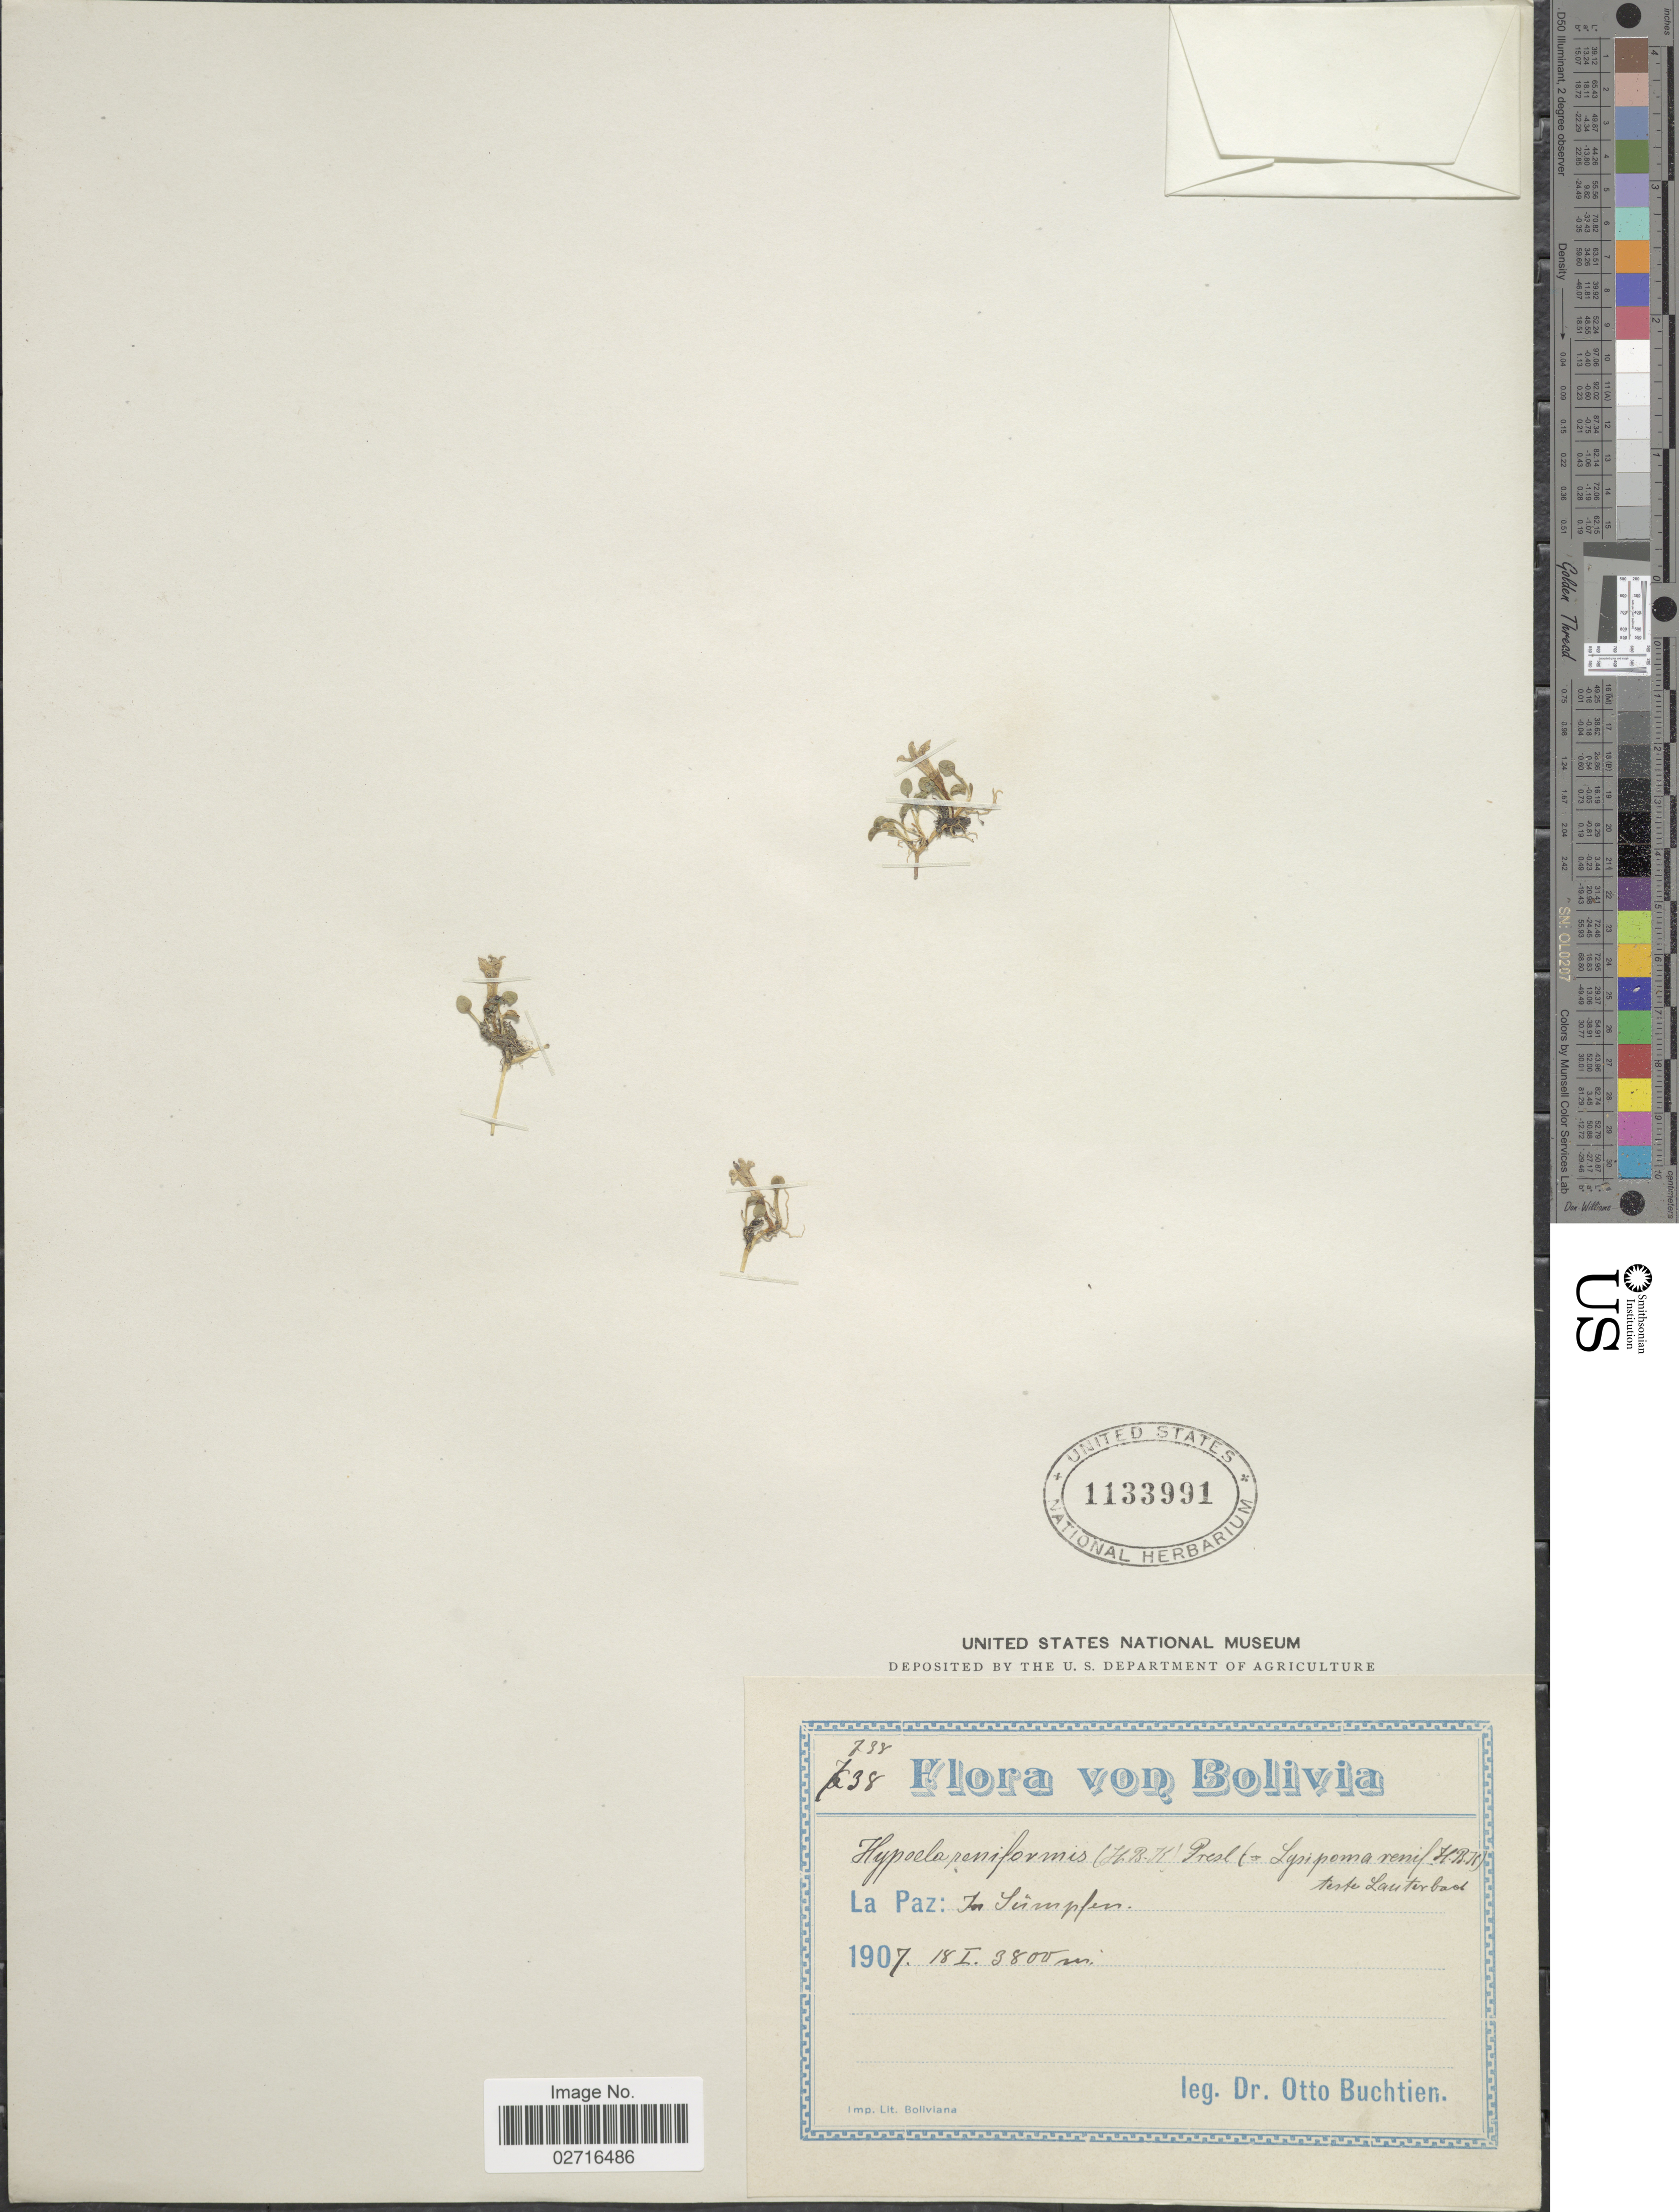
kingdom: Plantae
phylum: Tracheophyta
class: Magnoliopsida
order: Asterales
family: Campanulaceae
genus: Hypsela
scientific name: Hypsela reniformis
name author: (Kunth) C. Presl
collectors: O. Buchtien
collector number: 738*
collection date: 1907-01-18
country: Bolivia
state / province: La Paz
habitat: In Sümpfen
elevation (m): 3800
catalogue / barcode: US 1133991